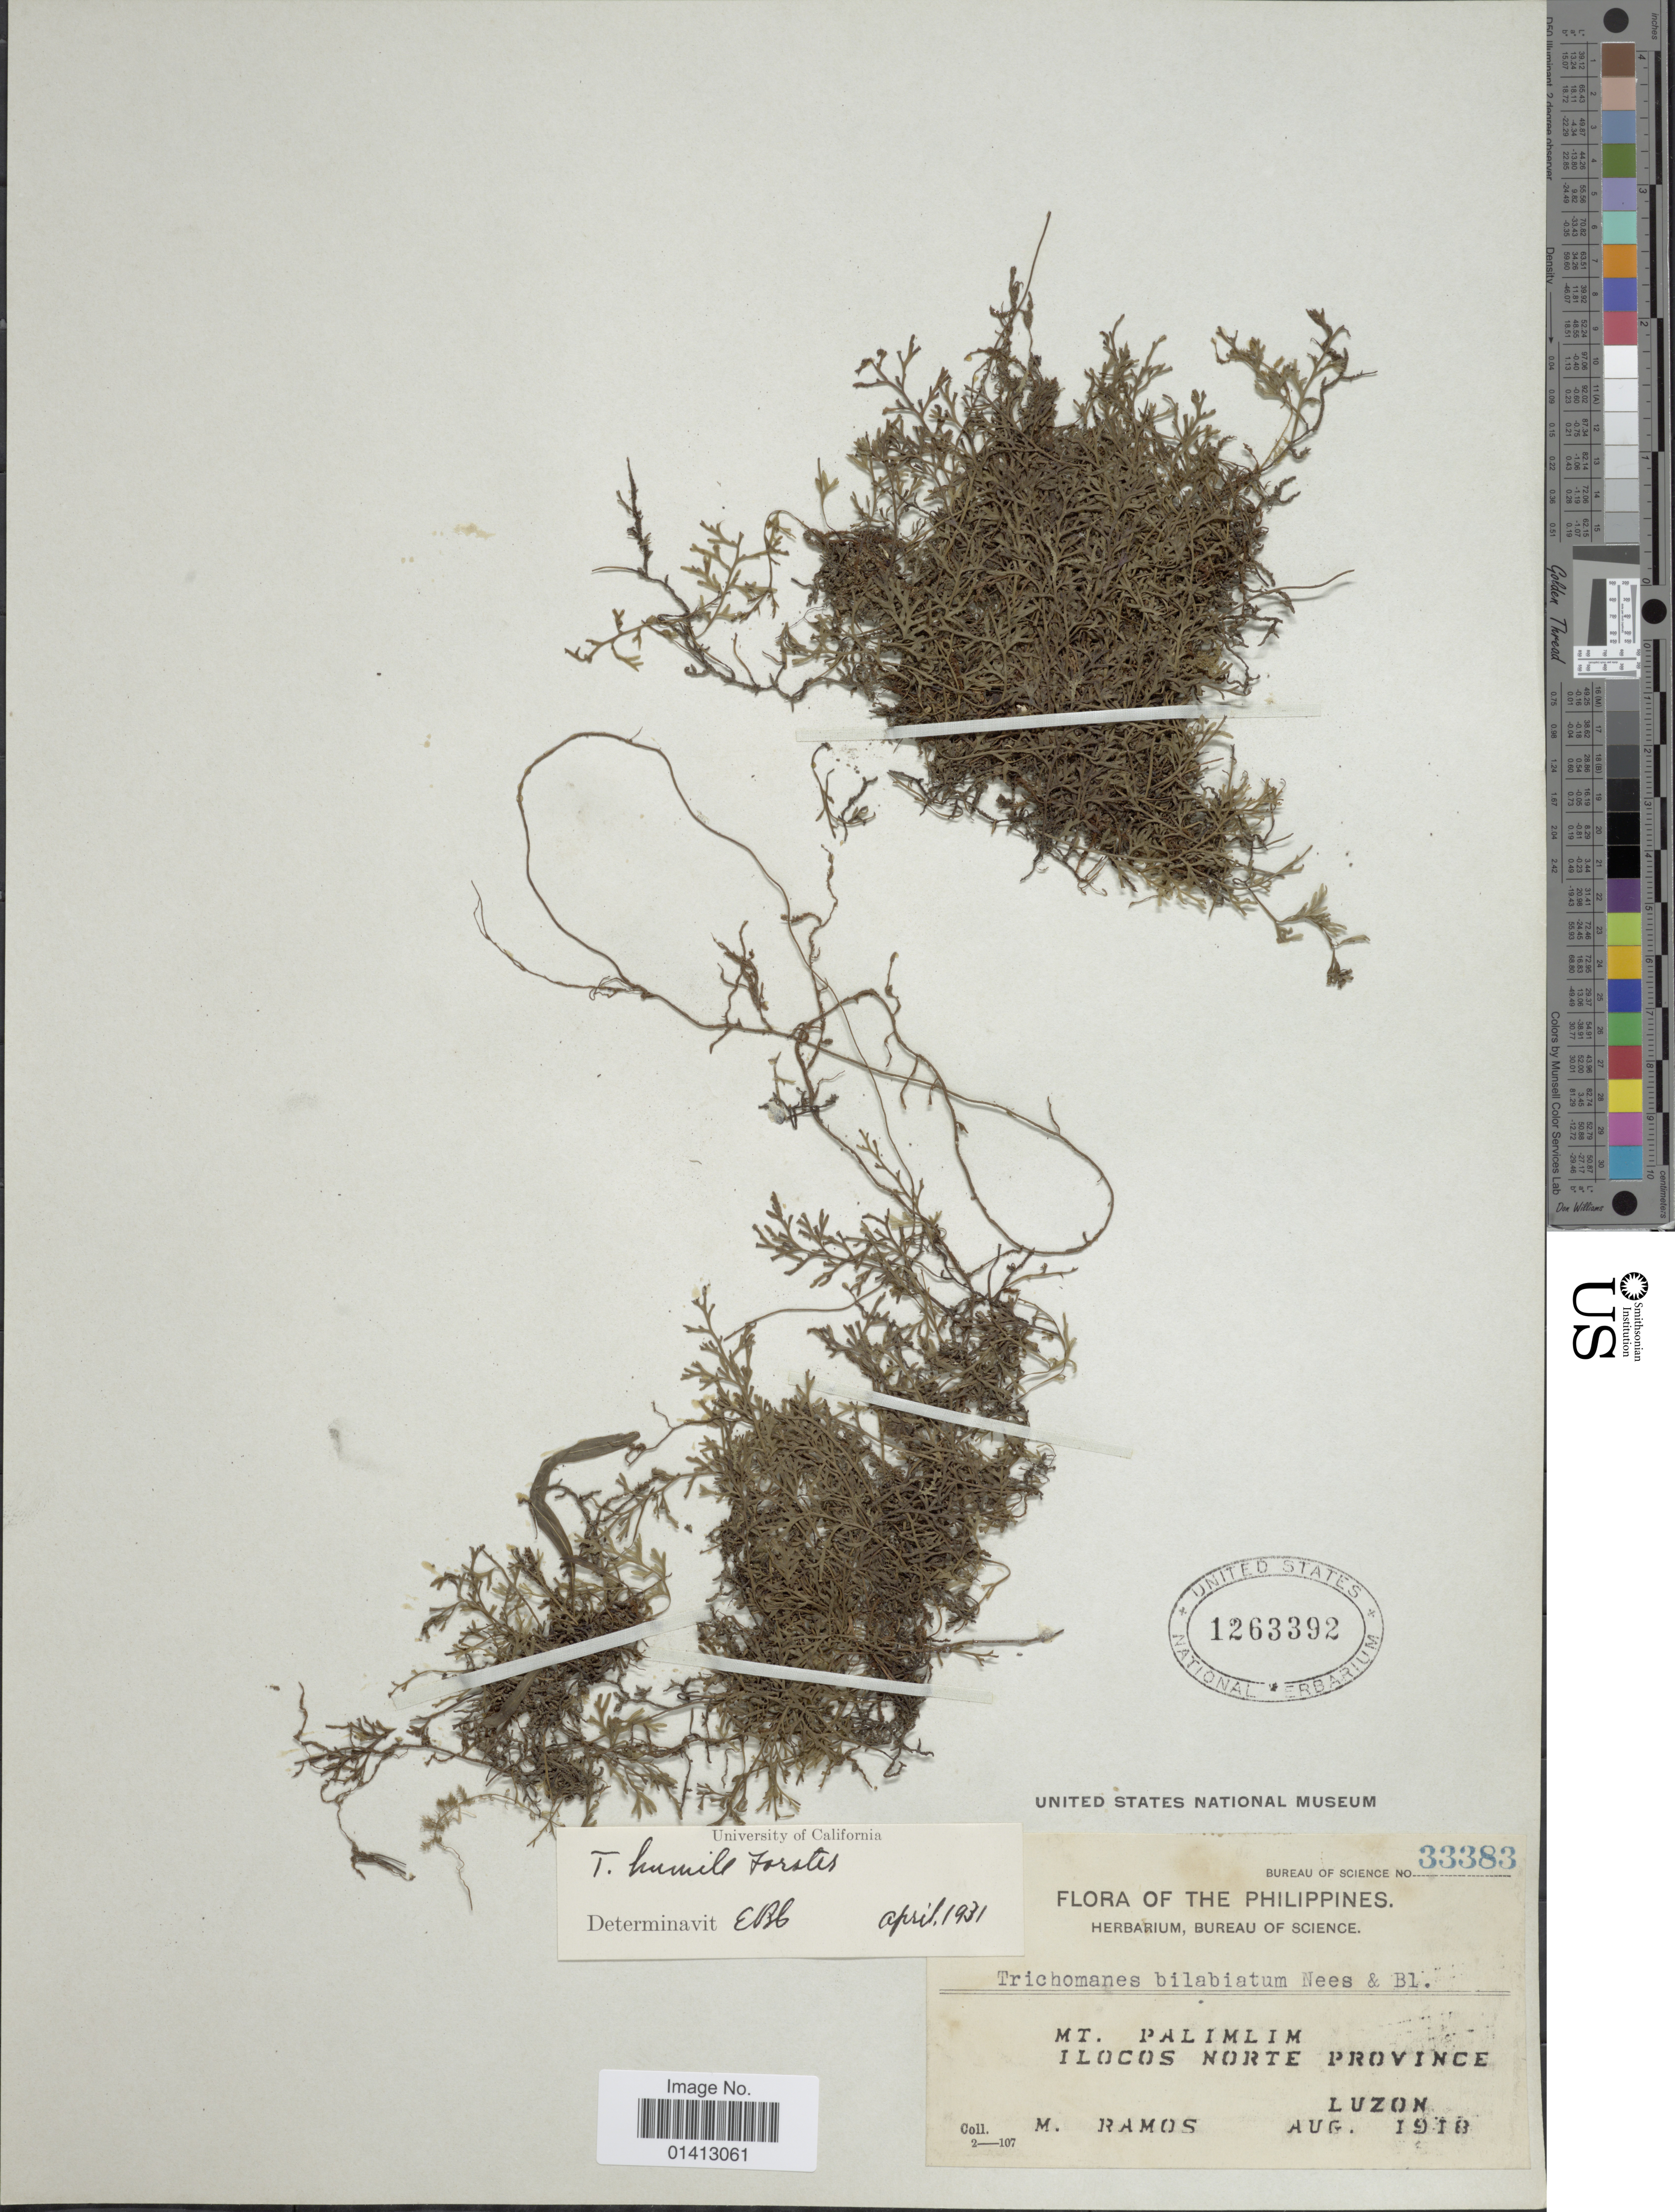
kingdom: Plantae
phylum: Tracheophyta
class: Polypodiopsida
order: Hymenophyllales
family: Hymenophyllaceae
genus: Crepidomanes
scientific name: Crepidomanes humilis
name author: (G. Forst.) Bosch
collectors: M. Ramos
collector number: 33383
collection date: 1918-08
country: Philippines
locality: Mt Palimlin, Ilocos Norte Province, Luzon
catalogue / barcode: US 1263392